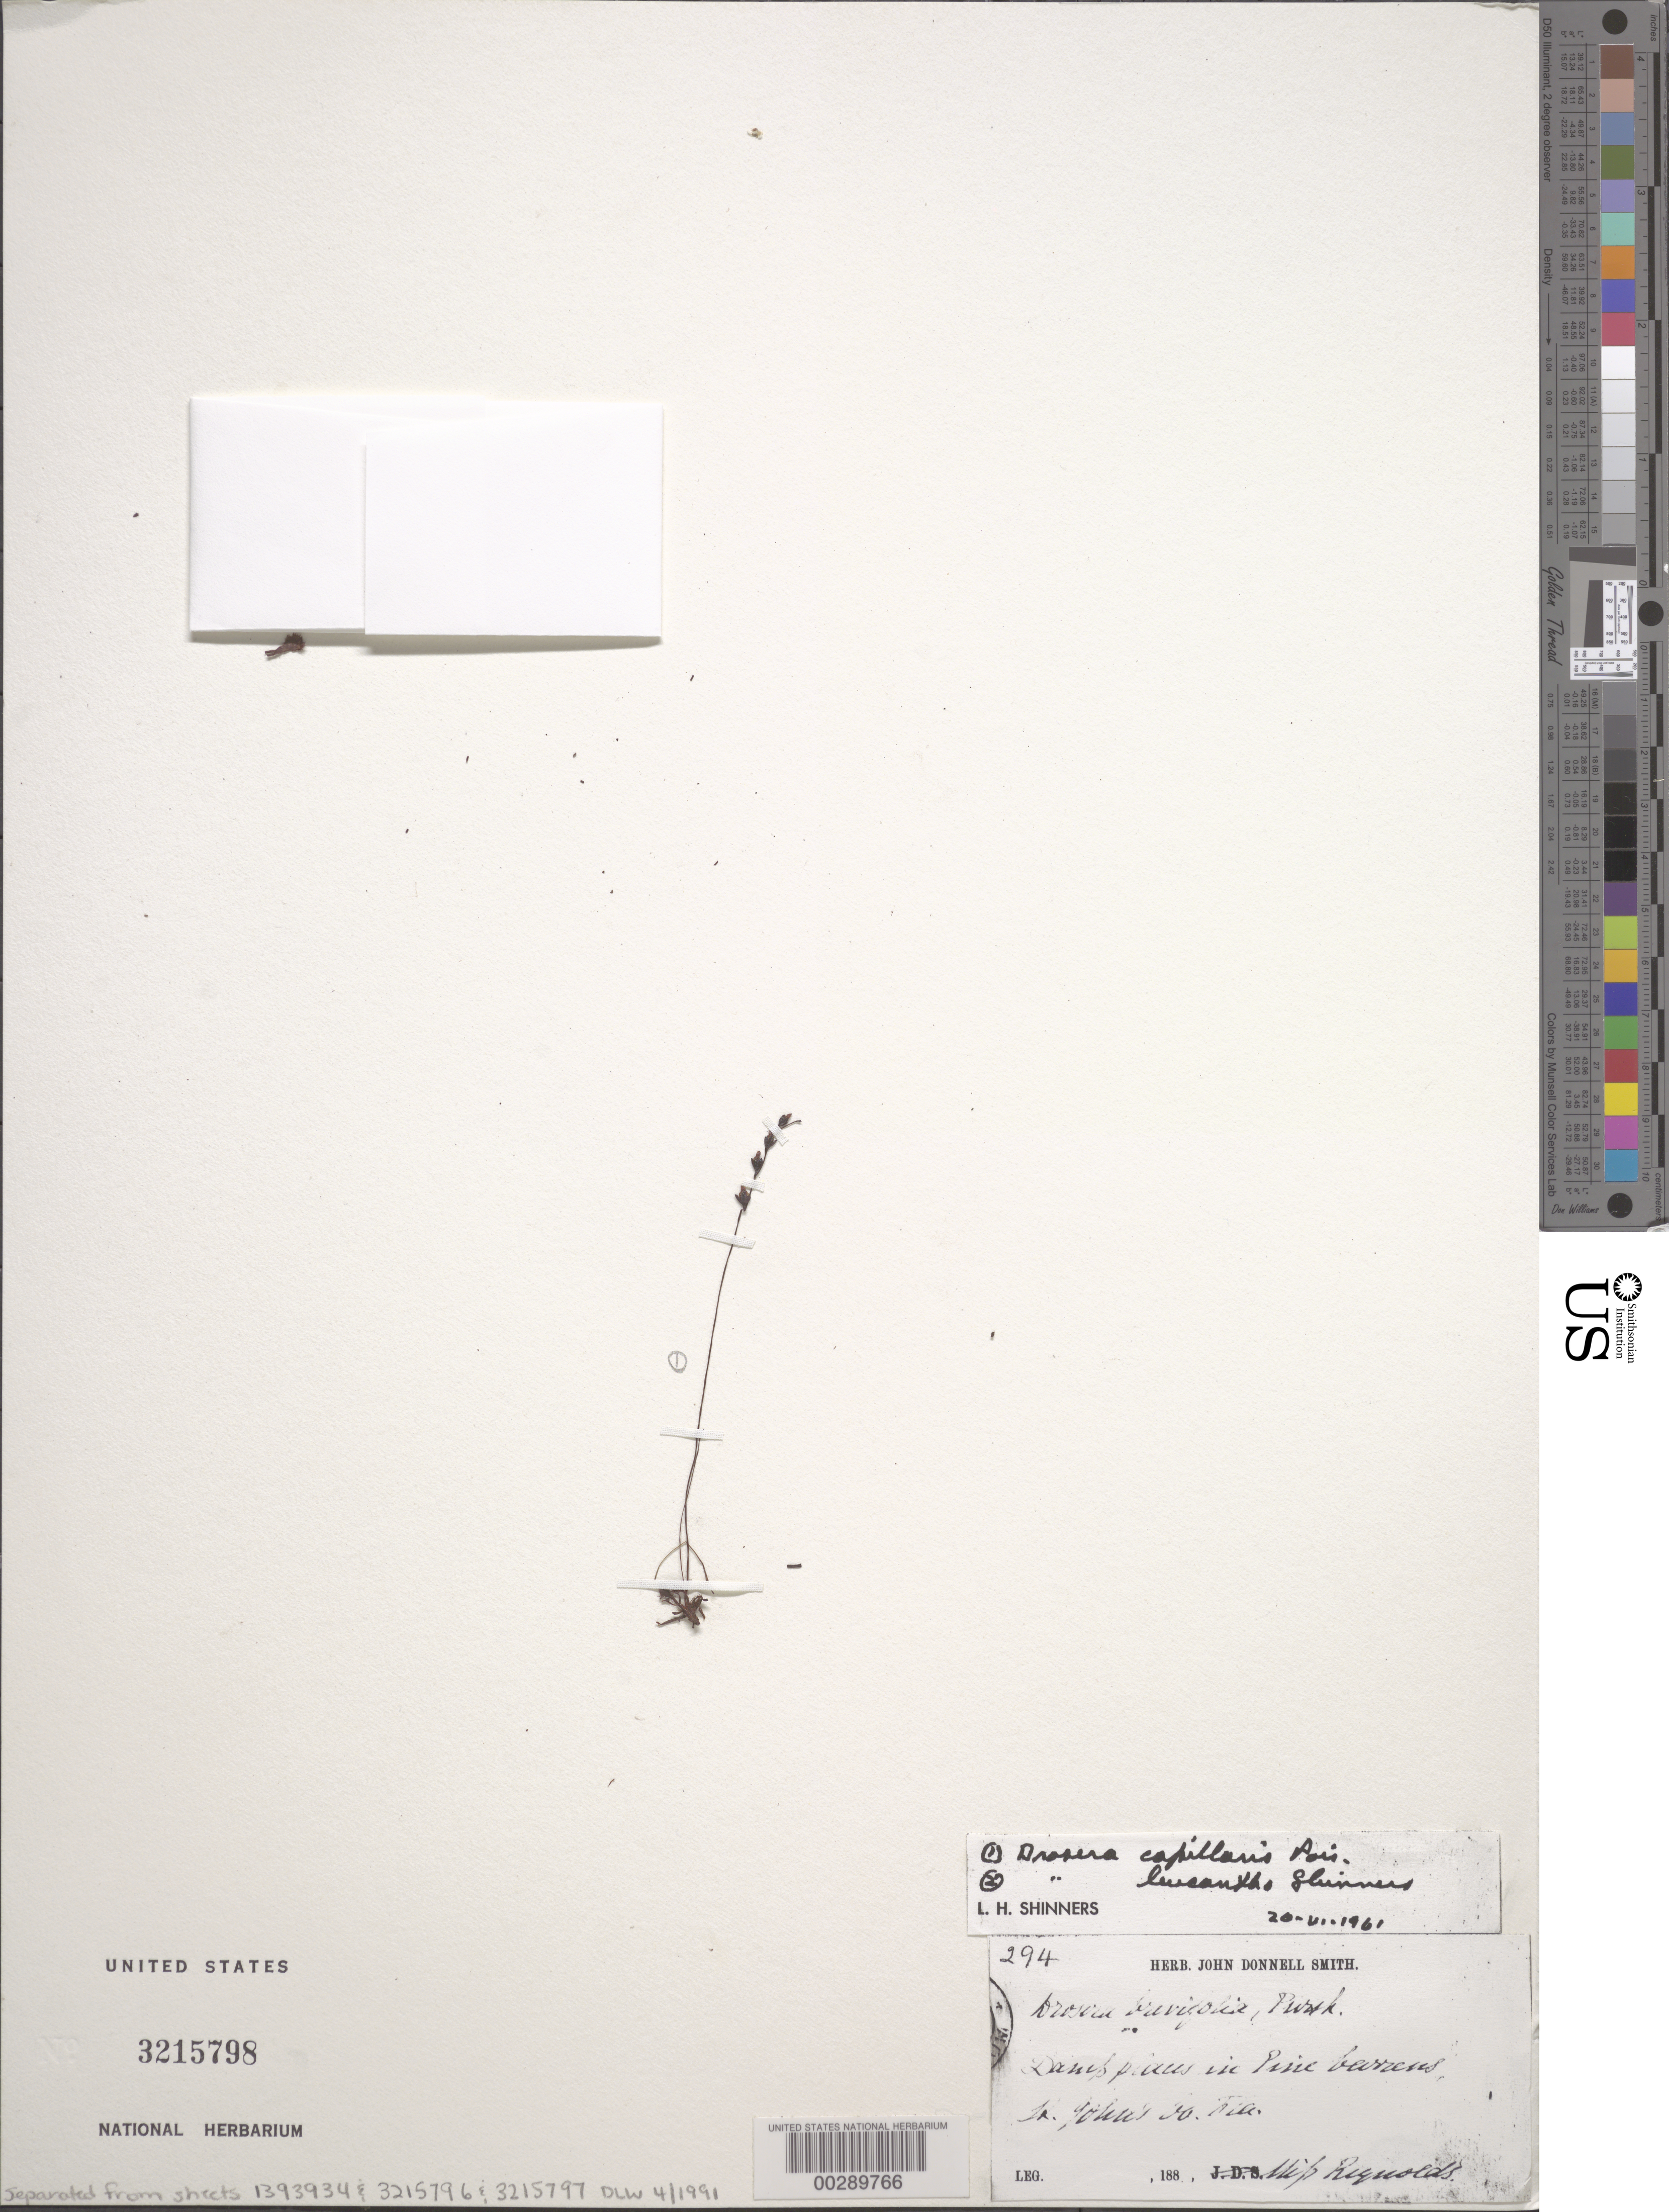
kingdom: Plantae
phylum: Tracheophyta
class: Magnoliopsida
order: Caryophyllales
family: Droseraceae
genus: Drosera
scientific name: Drosera capillaris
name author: Poir.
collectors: M. Reynolds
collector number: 294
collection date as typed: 188-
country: United States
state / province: Florida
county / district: Saint Johns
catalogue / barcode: US 3215798